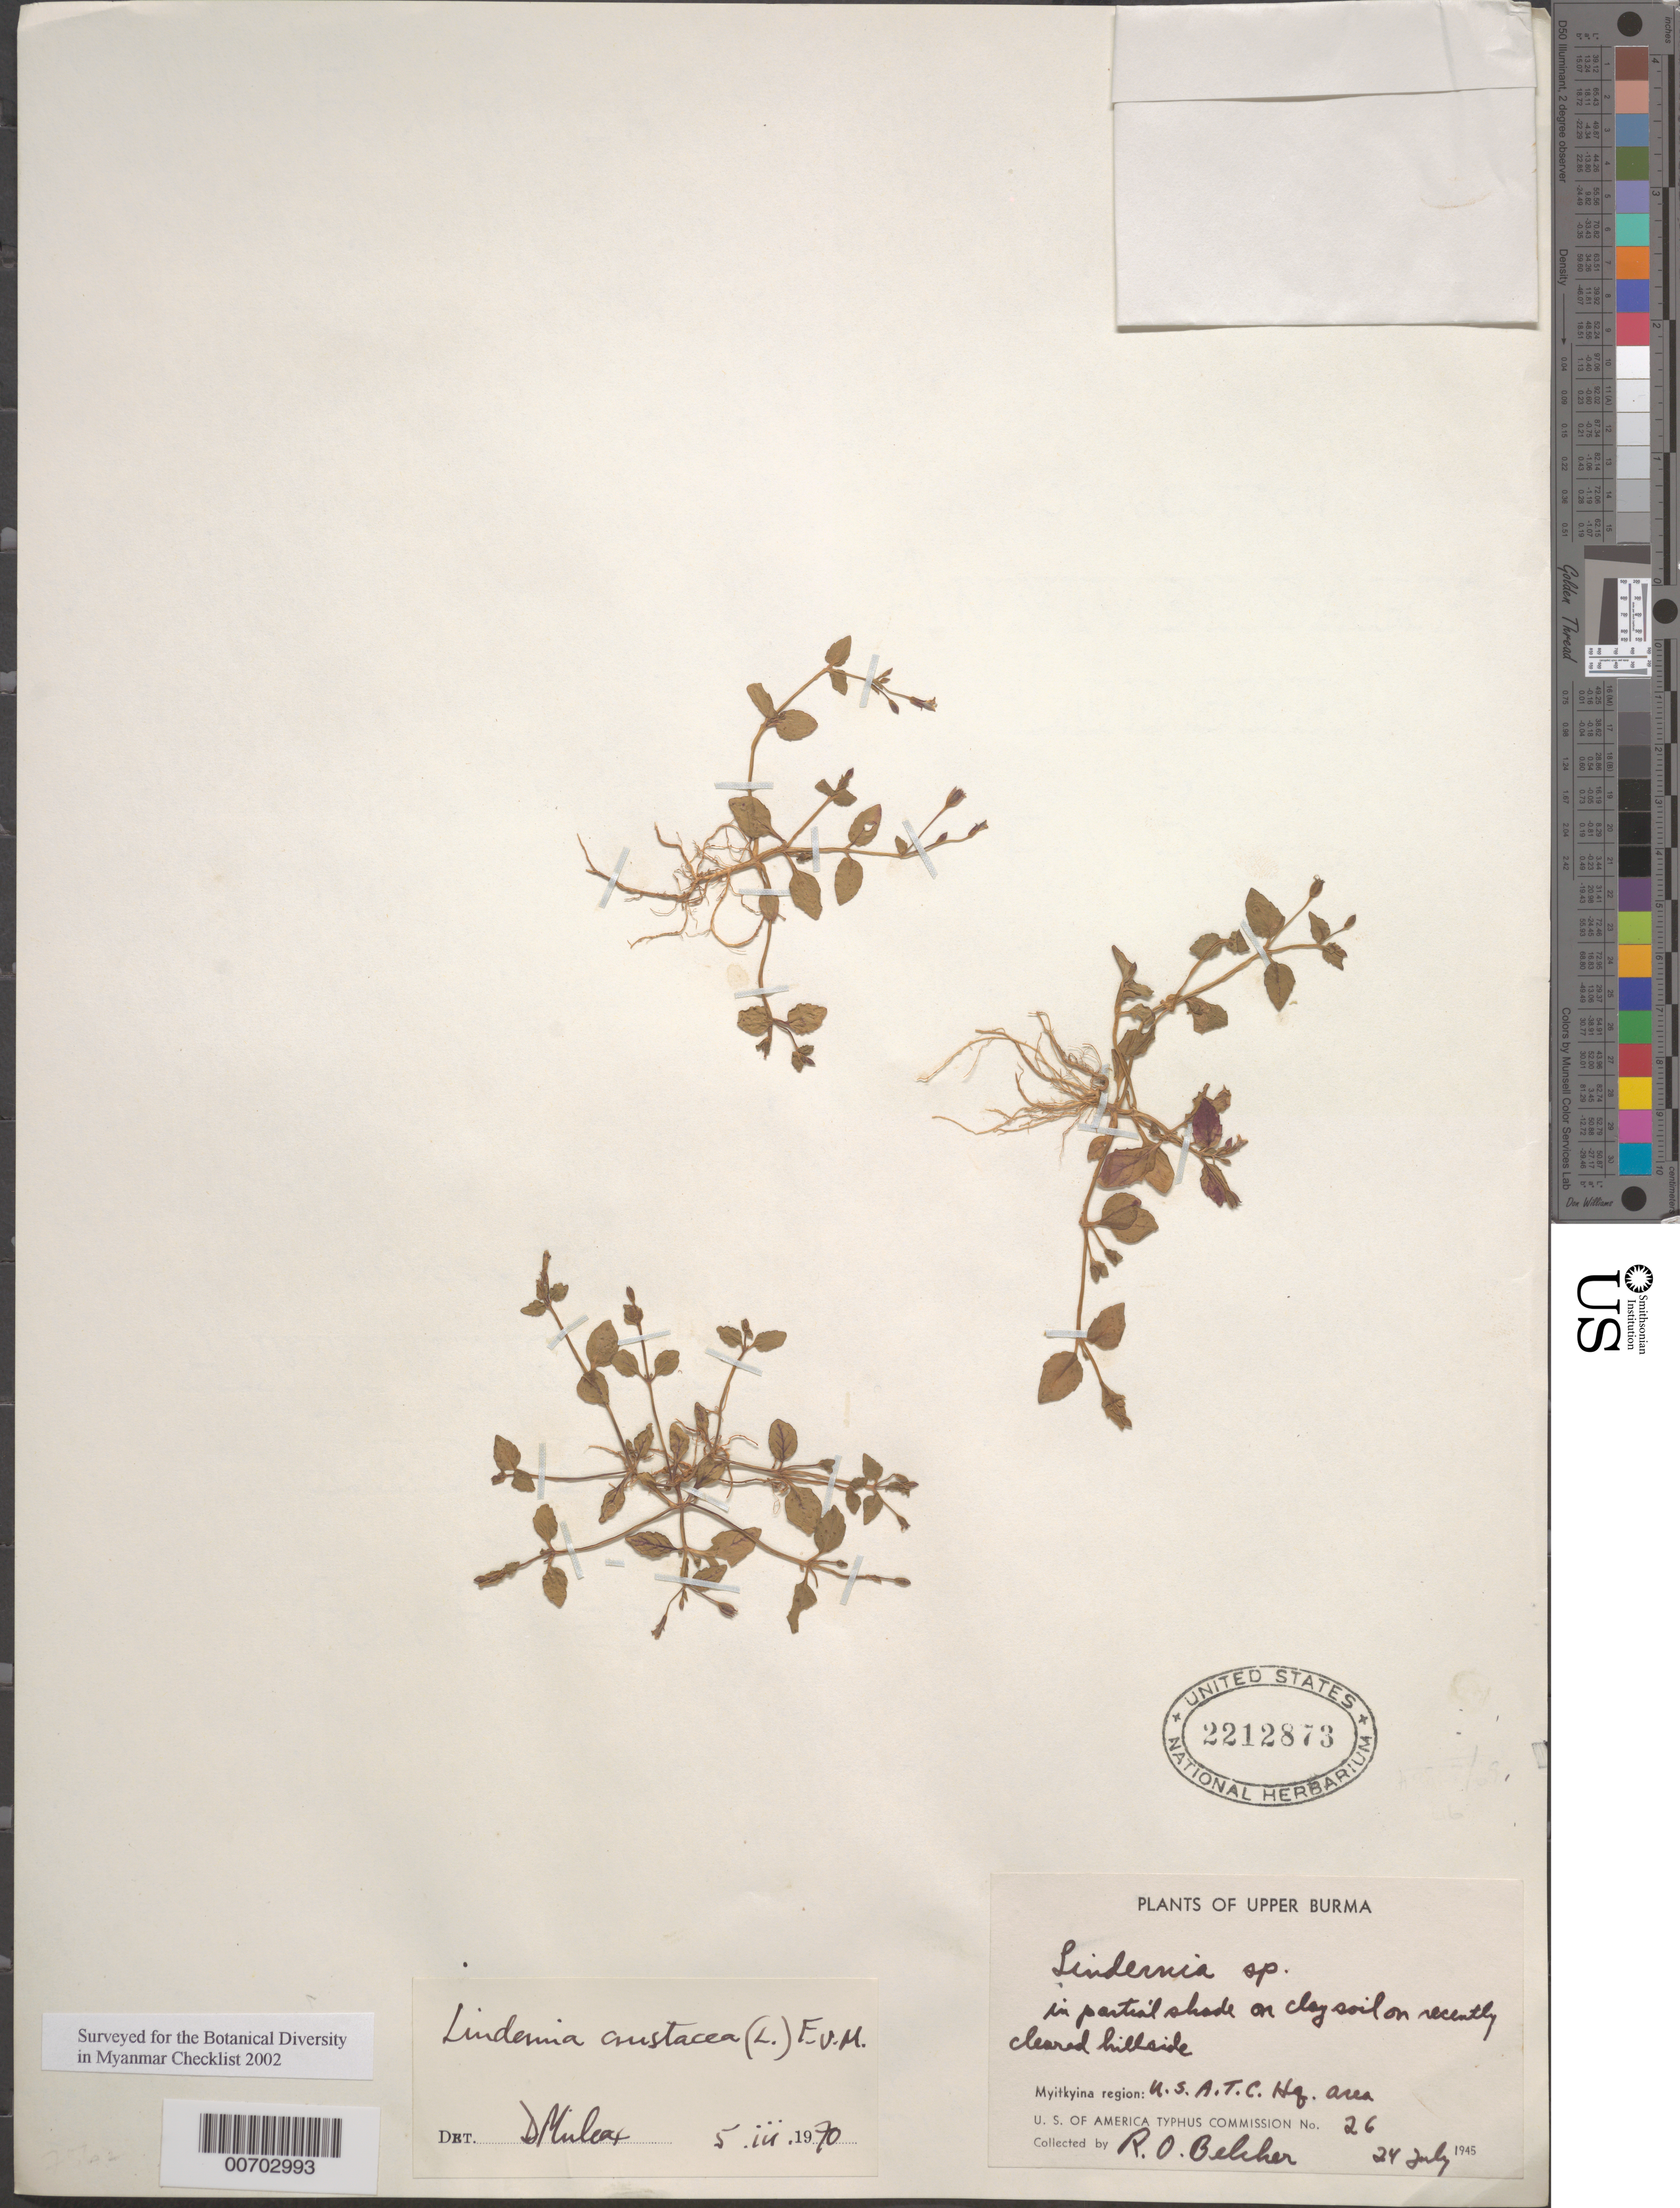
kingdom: Plantae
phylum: Tracheophyta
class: Magnoliopsida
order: Lamiales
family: Linderniaceae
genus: Lindernia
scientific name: Lindernia crustacea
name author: (L.) F. Muell.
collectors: R. Belcher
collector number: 26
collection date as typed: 24 Jul 1945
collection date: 1945-07-24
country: Myanmar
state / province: Kachin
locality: Myitkyina, U.S.A.T.C. Hq. Area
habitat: Partial shade, clay soil, recently cleared hillside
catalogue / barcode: US 2212873